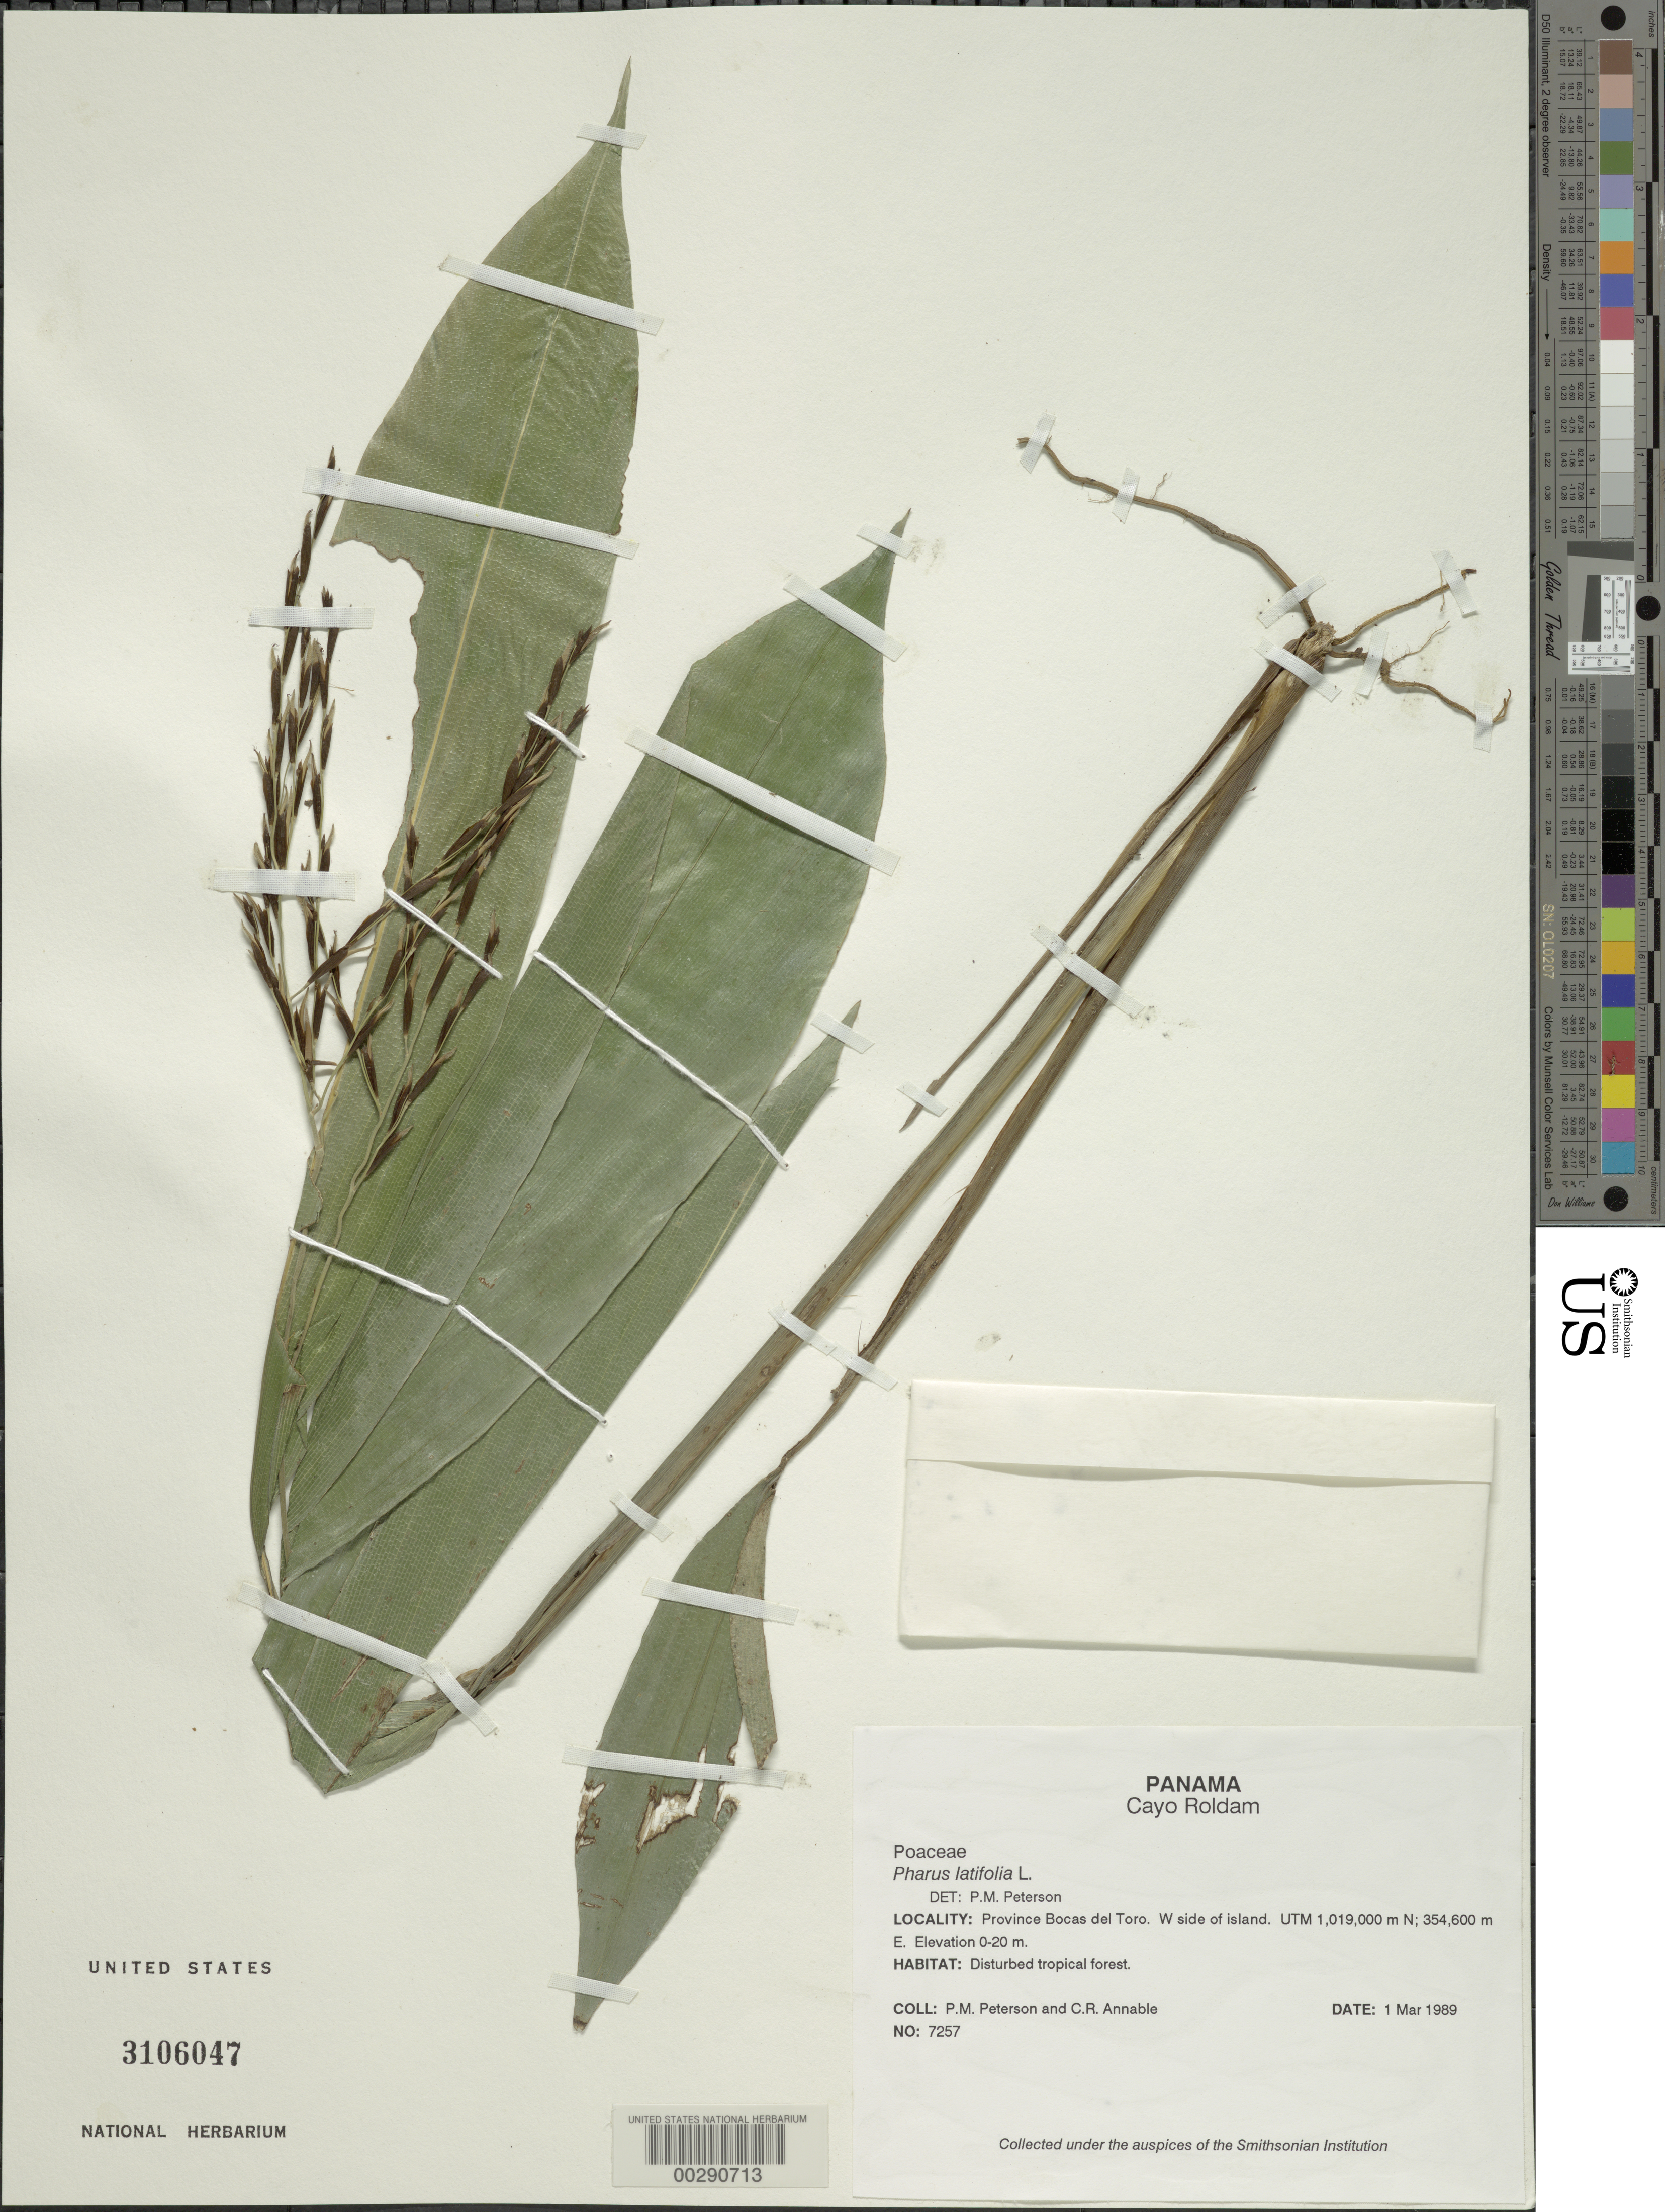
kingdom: Plantae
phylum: Tracheophyta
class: Liliopsida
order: Poales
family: Poaceae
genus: Pharus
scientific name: Pharus latifolius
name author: L.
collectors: P. M. Peterson & C. R. Annable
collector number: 7257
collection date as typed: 01 Mar 1989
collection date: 1989-03-01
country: Panama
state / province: Bocas del Toro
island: Cayo Roldán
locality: W side of Island; Cayo Roldan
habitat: Disturbed tropical forest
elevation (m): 0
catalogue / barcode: US 3106047